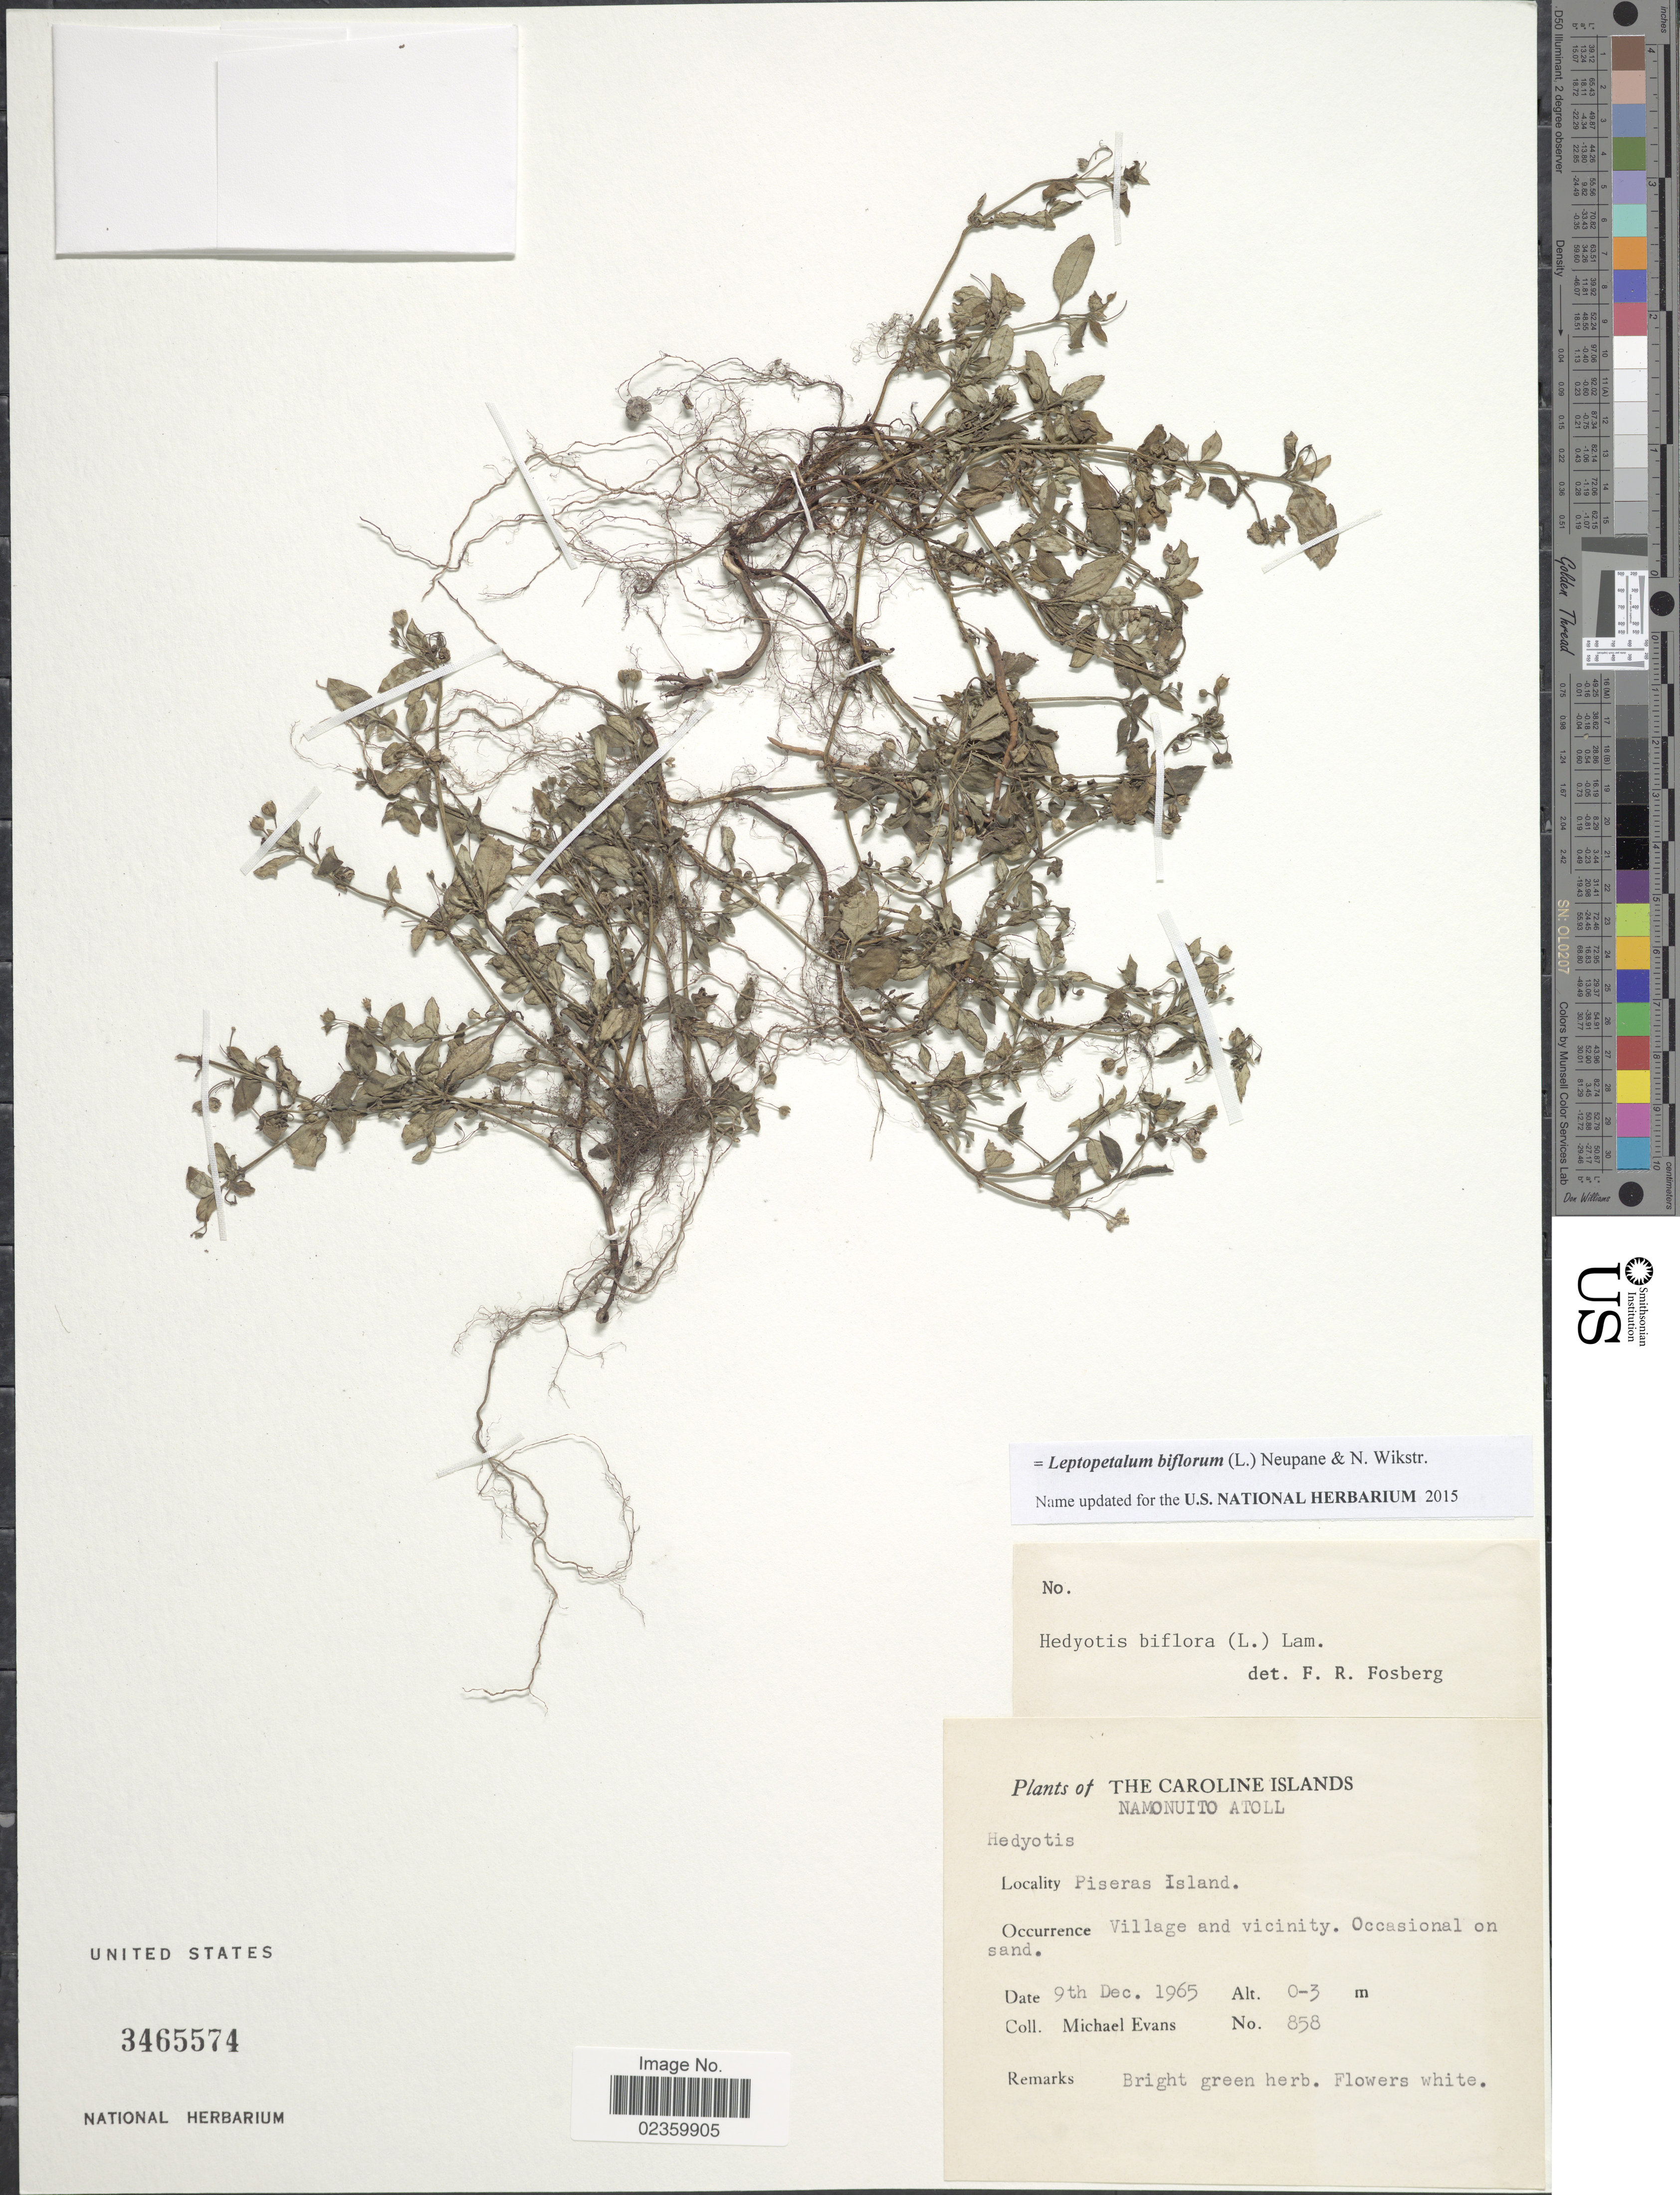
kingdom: Plantae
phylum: Tracheophyta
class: Magnoliopsida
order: Gentianales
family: Rubiaceae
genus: Leptopetalum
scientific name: Leptopetalum biflorum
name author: (L.) Neupane & N. Wikstr.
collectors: M. Evans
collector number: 858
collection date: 1965-12-09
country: Micronesia, Federated States of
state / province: Truk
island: Namonuito Atoll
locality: The Caroline Islands. Namonuito Atoll. Piseras Island. Village and vicinity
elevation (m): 0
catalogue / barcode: US 3465574